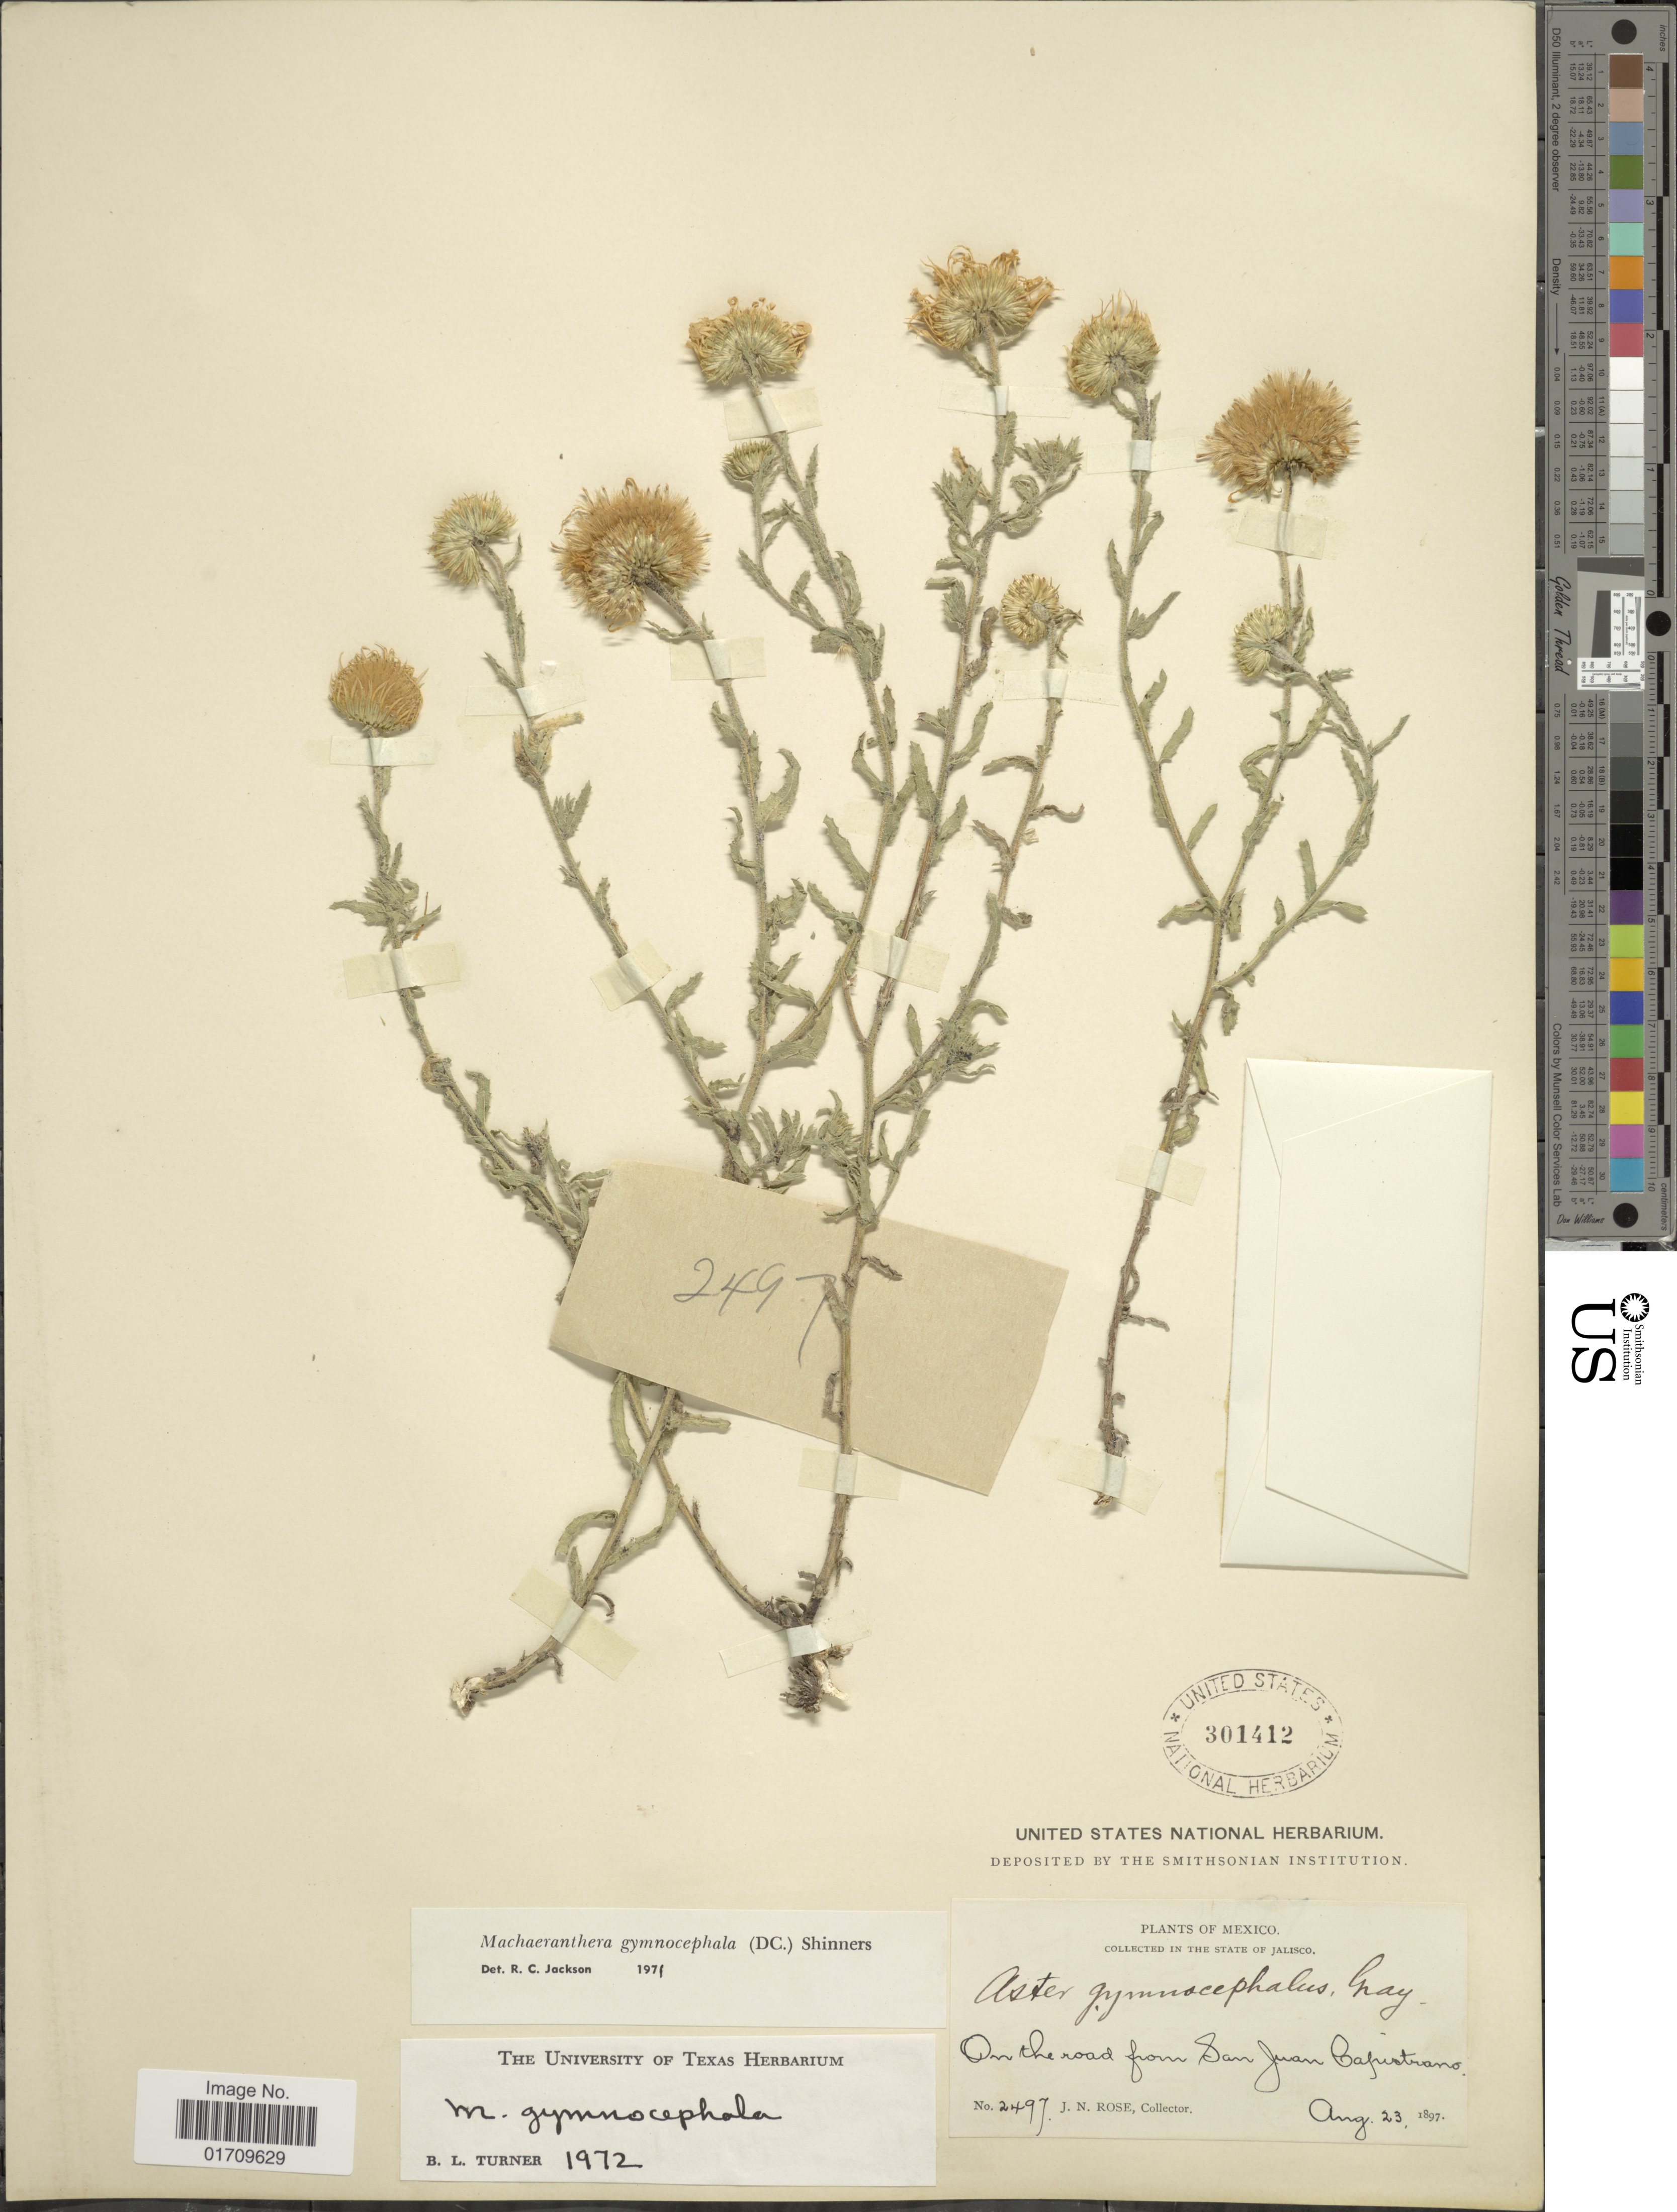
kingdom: Plantae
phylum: Tracheophyta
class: Magnoliopsida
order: Asterales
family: Asteraceae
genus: Machaeranthera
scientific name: Machaeranthera gymnocephala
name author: (DC.) Shinners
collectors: J. N. Rose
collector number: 2497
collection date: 1897-08-23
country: Mexico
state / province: Jalisco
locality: On the road from San JUan Capistrano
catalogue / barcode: US 301412